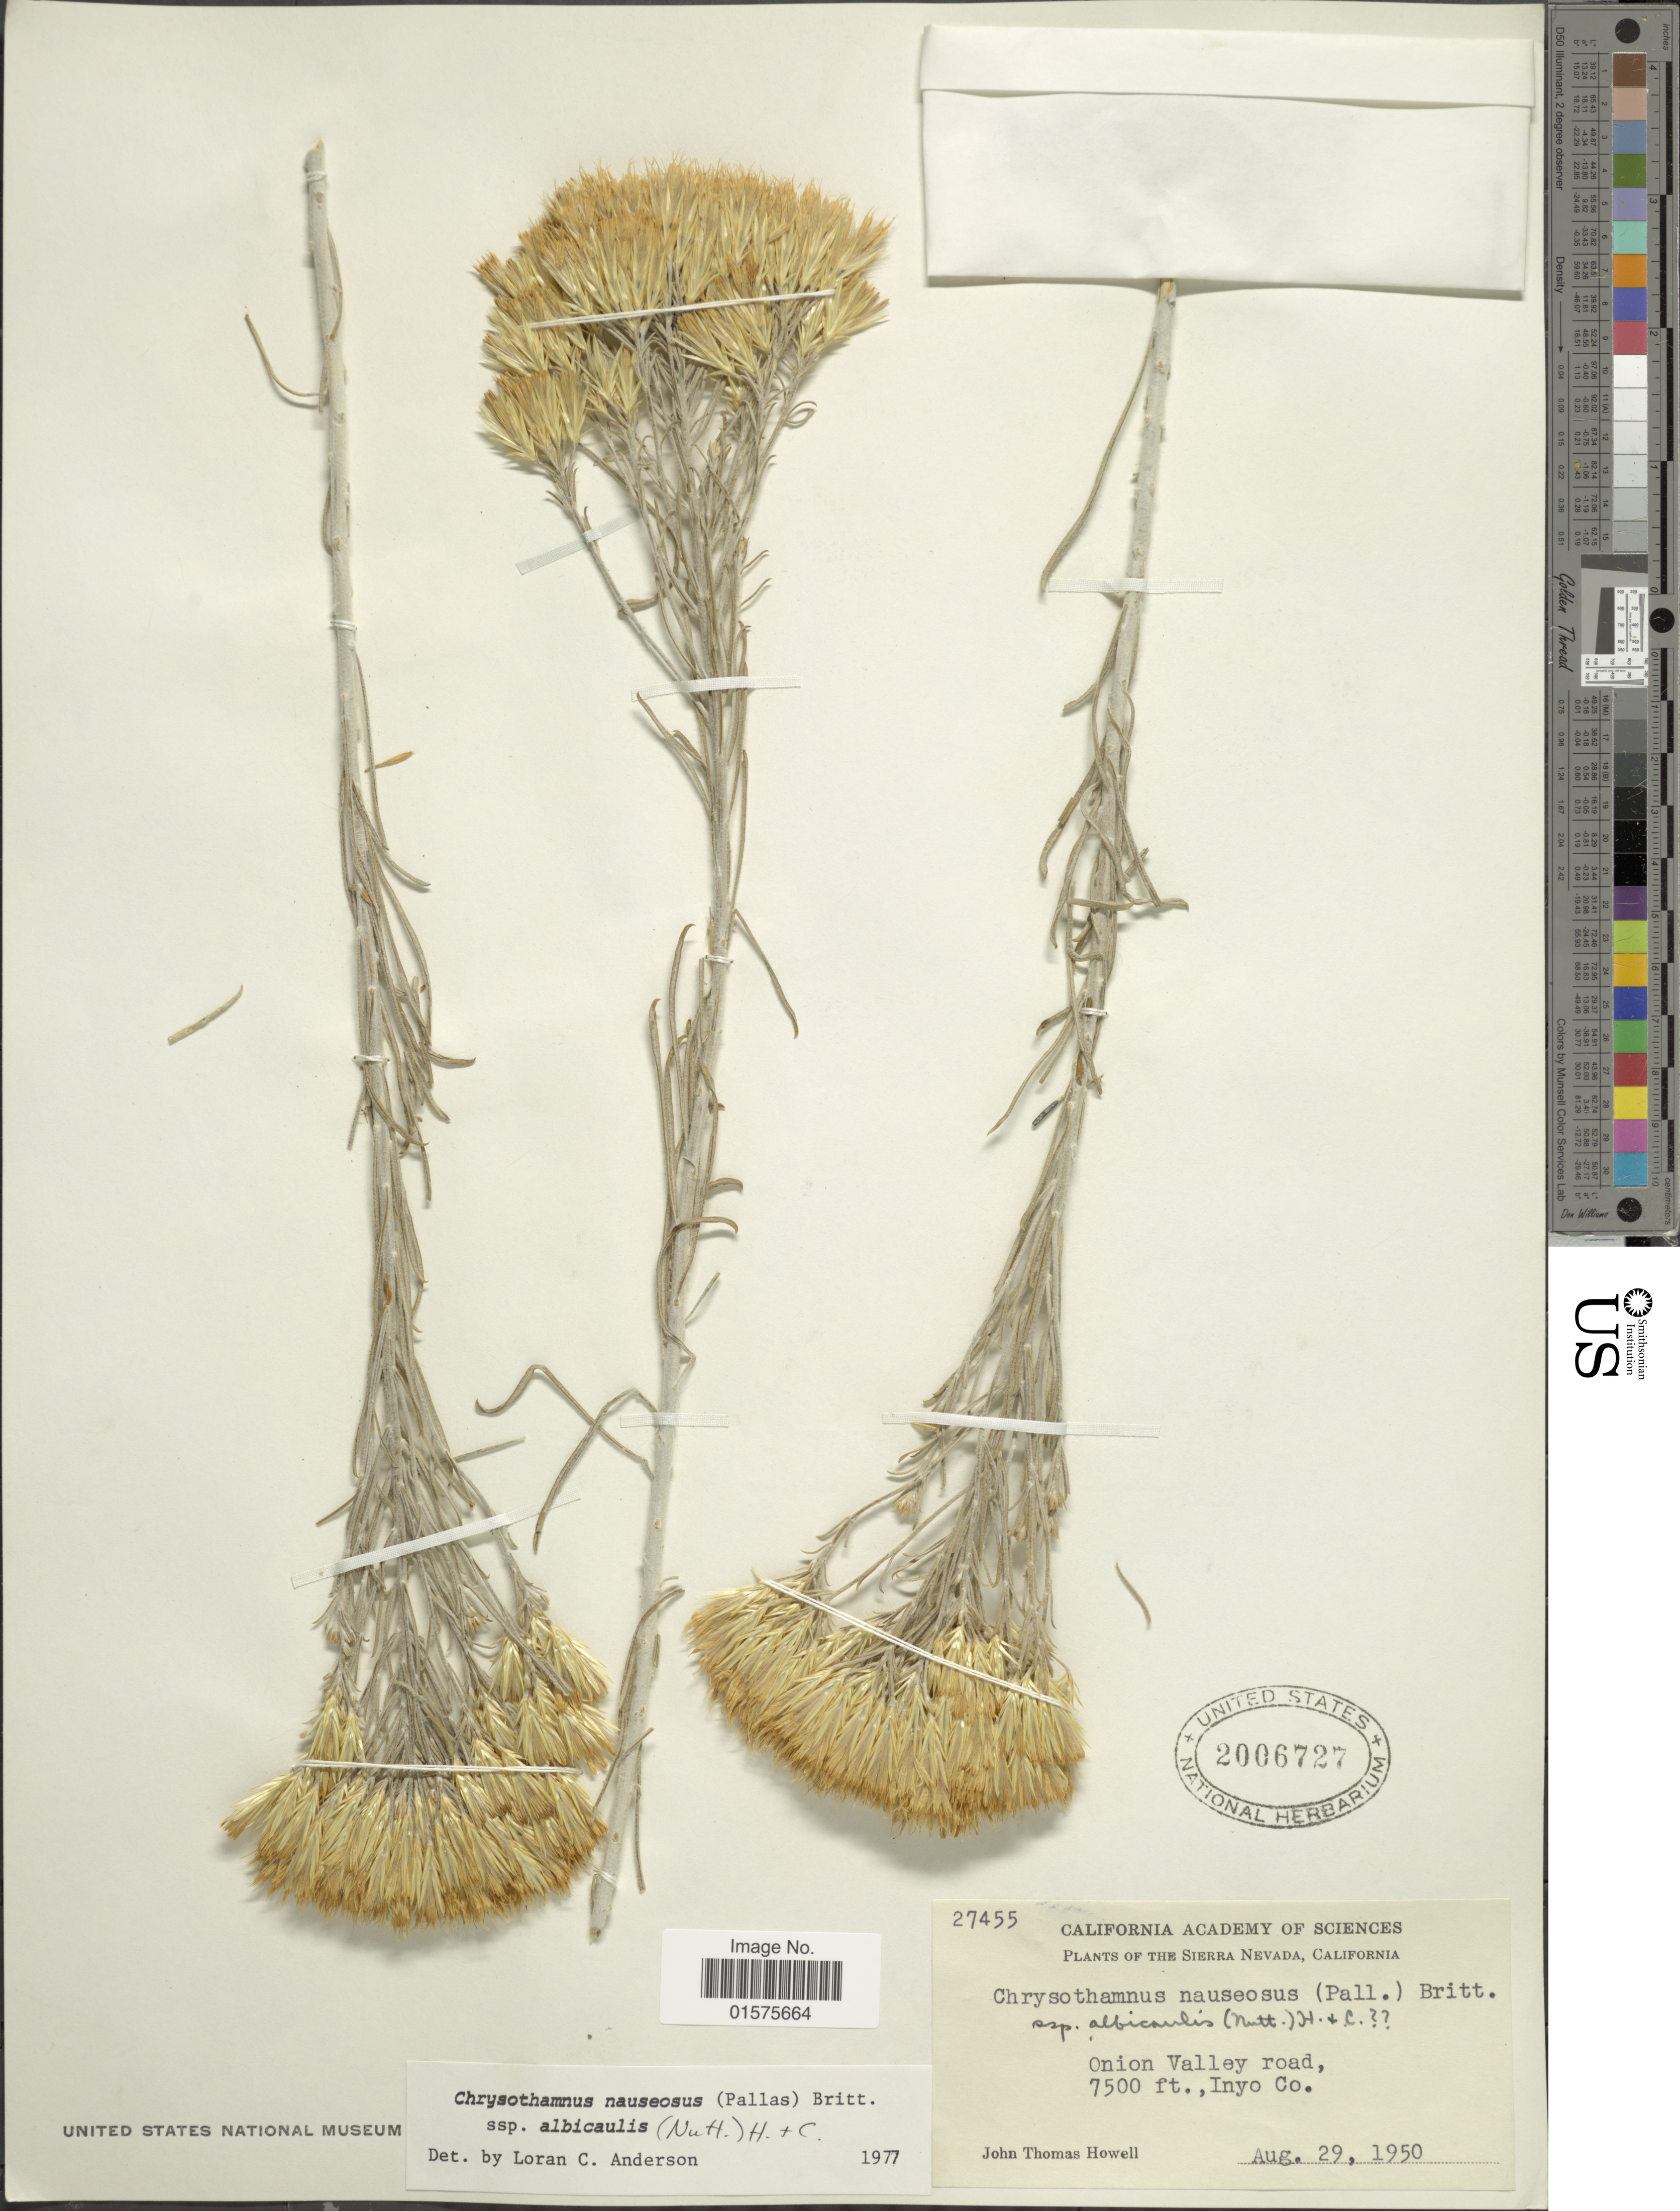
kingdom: Plantae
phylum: Tracheophyta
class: Magnoliopsida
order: Asterales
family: Asteraceae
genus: Ericameria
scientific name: Ericameria nauseosa var. speciosa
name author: (Nutt.) G.L. Nesom & G.I. Baird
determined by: Urbatsch, Lowell E., Curator (LSU), Louisiana State University (UNITED STATES)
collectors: J. T. Howell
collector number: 27455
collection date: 1950-08-29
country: United States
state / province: California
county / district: Inyo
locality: Sierra Nevada. Onion Valley road, Inyo Co.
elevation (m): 2286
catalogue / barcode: US 2006727